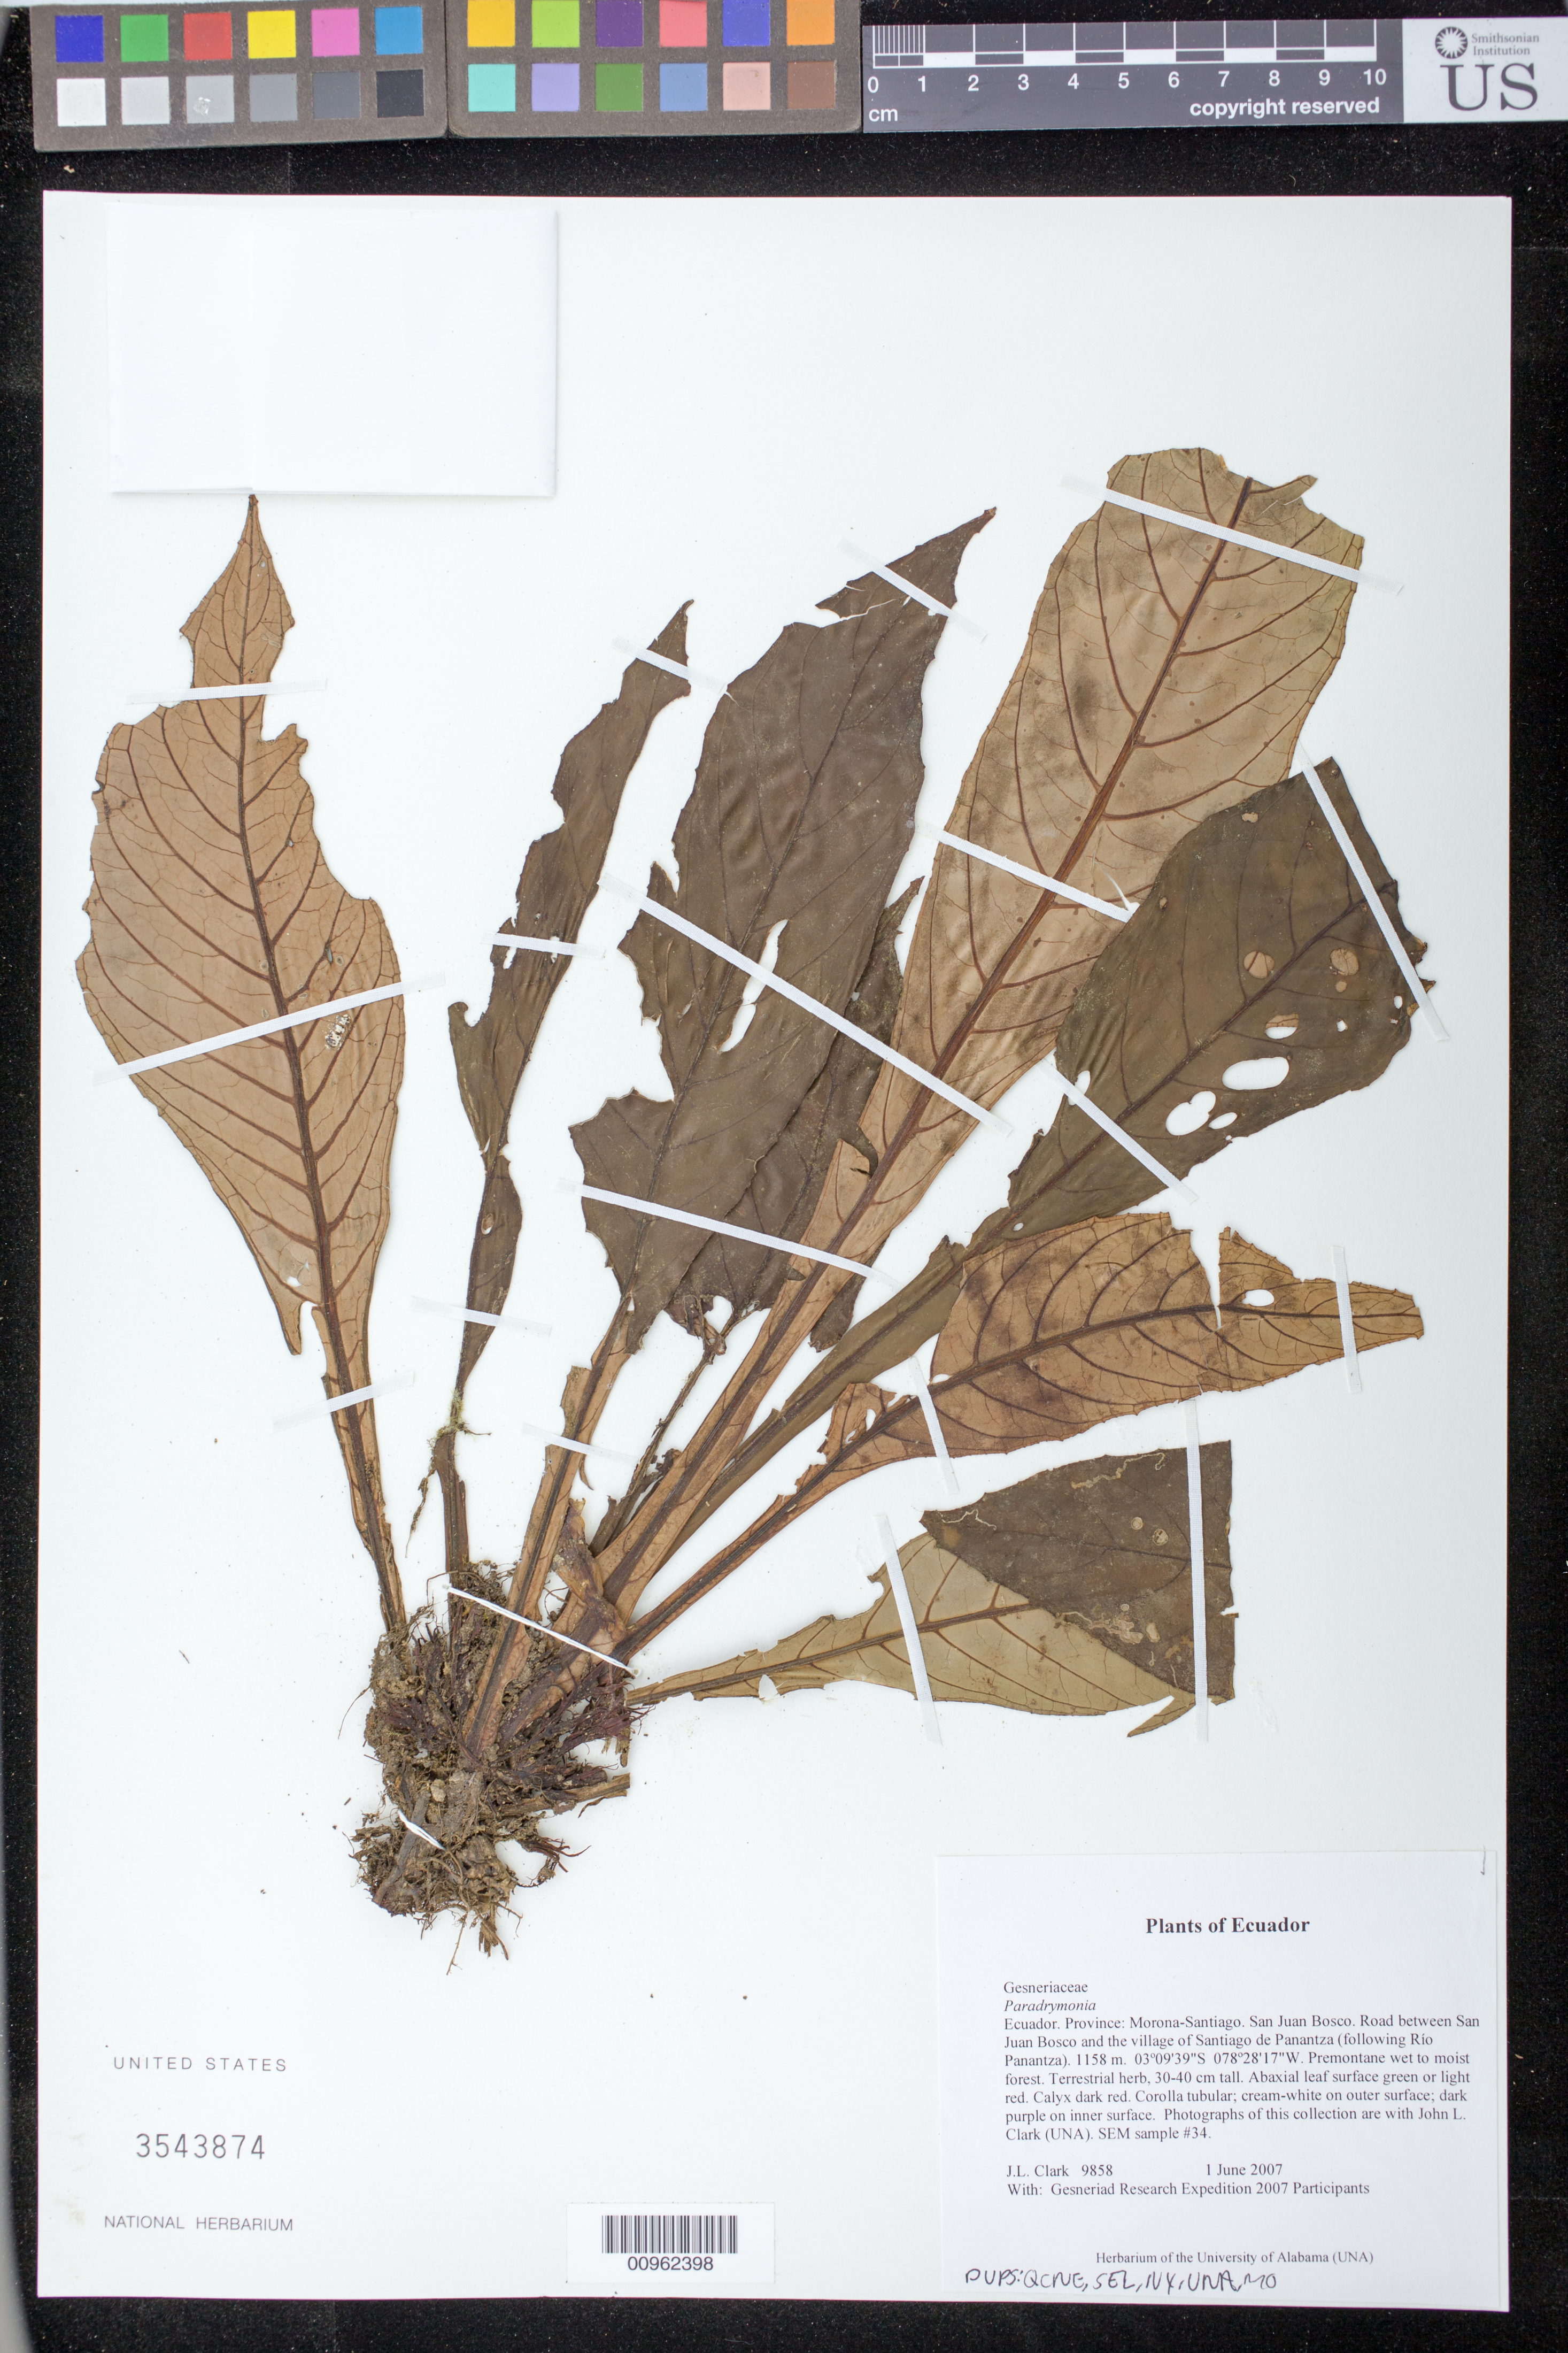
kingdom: Plantae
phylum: Tracheophyta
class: Magnoliopsida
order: Lamiales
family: Gesneriaceae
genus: Paradrymonia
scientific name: Paradrymonia sp.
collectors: J. L. Clark & Gesneriad Research Expedition 2007 Participants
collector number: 9858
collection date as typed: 01 Jun 2007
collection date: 2007-06-01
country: Ecuador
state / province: Morona-Santiago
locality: San Juan Bosco. Road between San Juan Bosco and the village of Santiago de Panantza (following Río Panantza)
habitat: Premontane wet to moist forest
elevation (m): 1158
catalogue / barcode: US 3543874